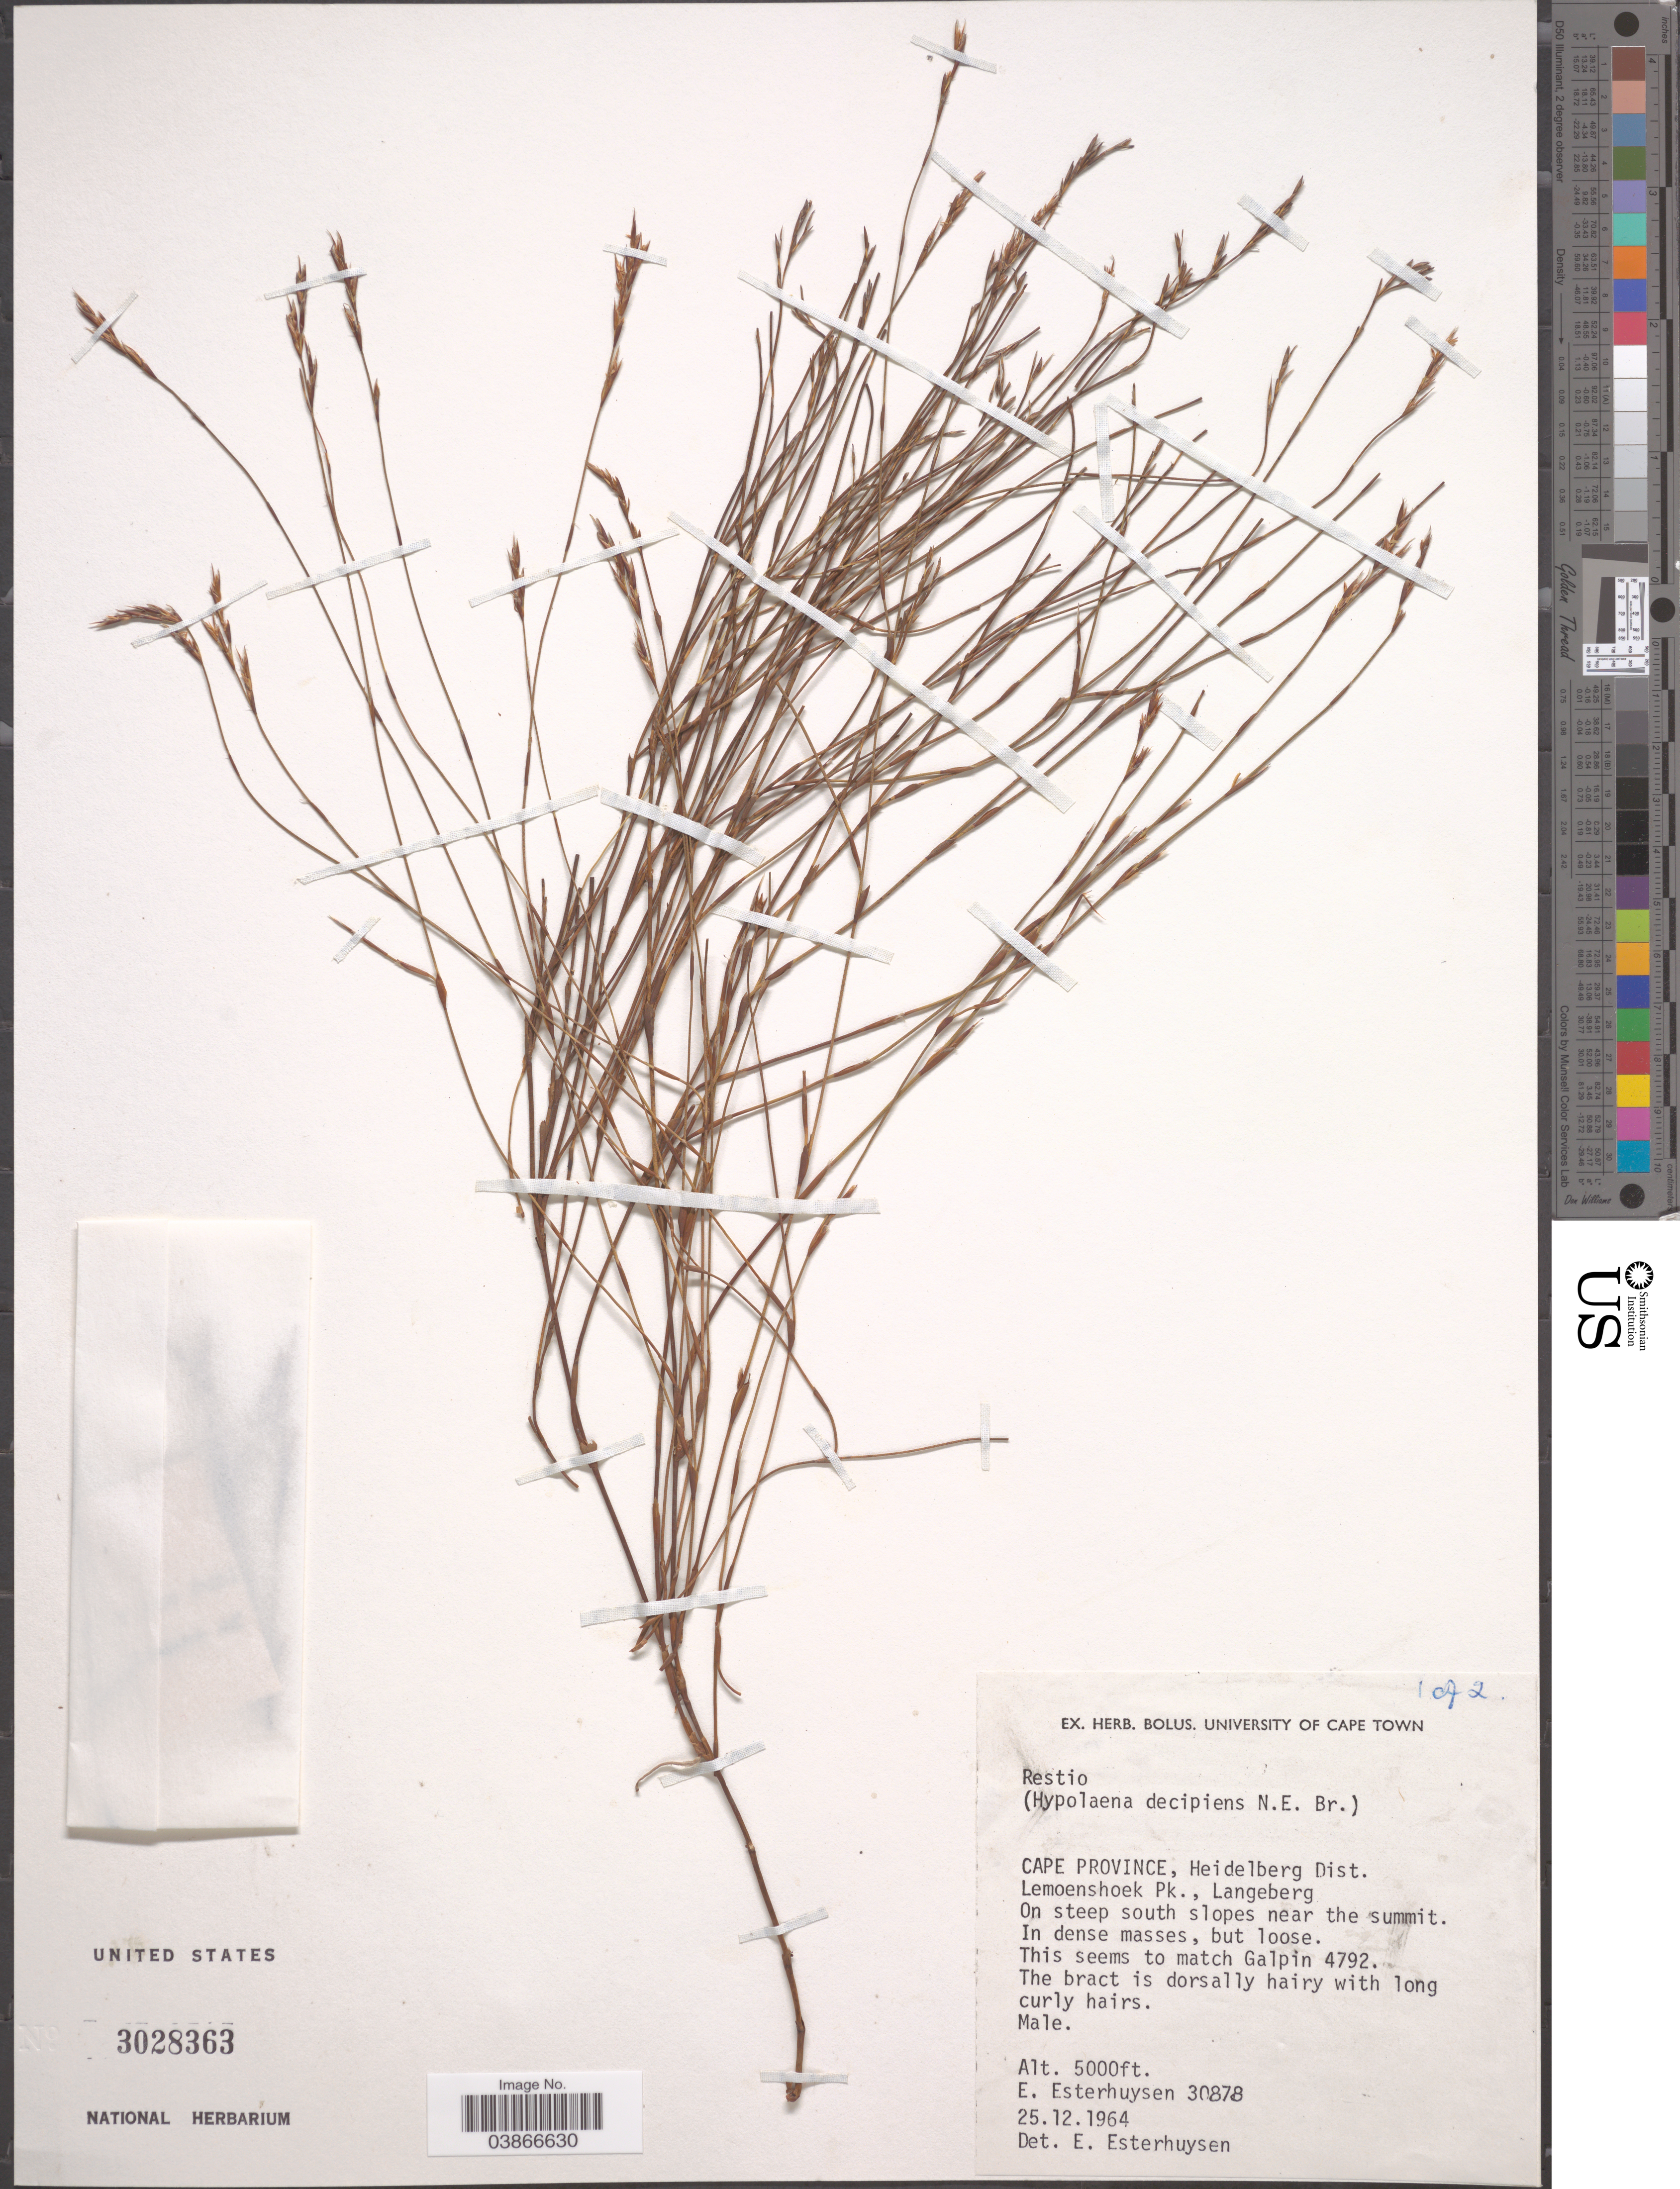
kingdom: Plantae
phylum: Tracheophyta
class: Liliopsida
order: Poales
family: Restionaceae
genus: Restio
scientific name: Restio decipiens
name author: (N.E. Br.) H.P. Linder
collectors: E. E. Esterhuysen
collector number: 30878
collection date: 1964-12-25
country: South Africa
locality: Heidelberg Dist. Lemoenshoek Pk., Langeberg.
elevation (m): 1524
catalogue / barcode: US 3028363